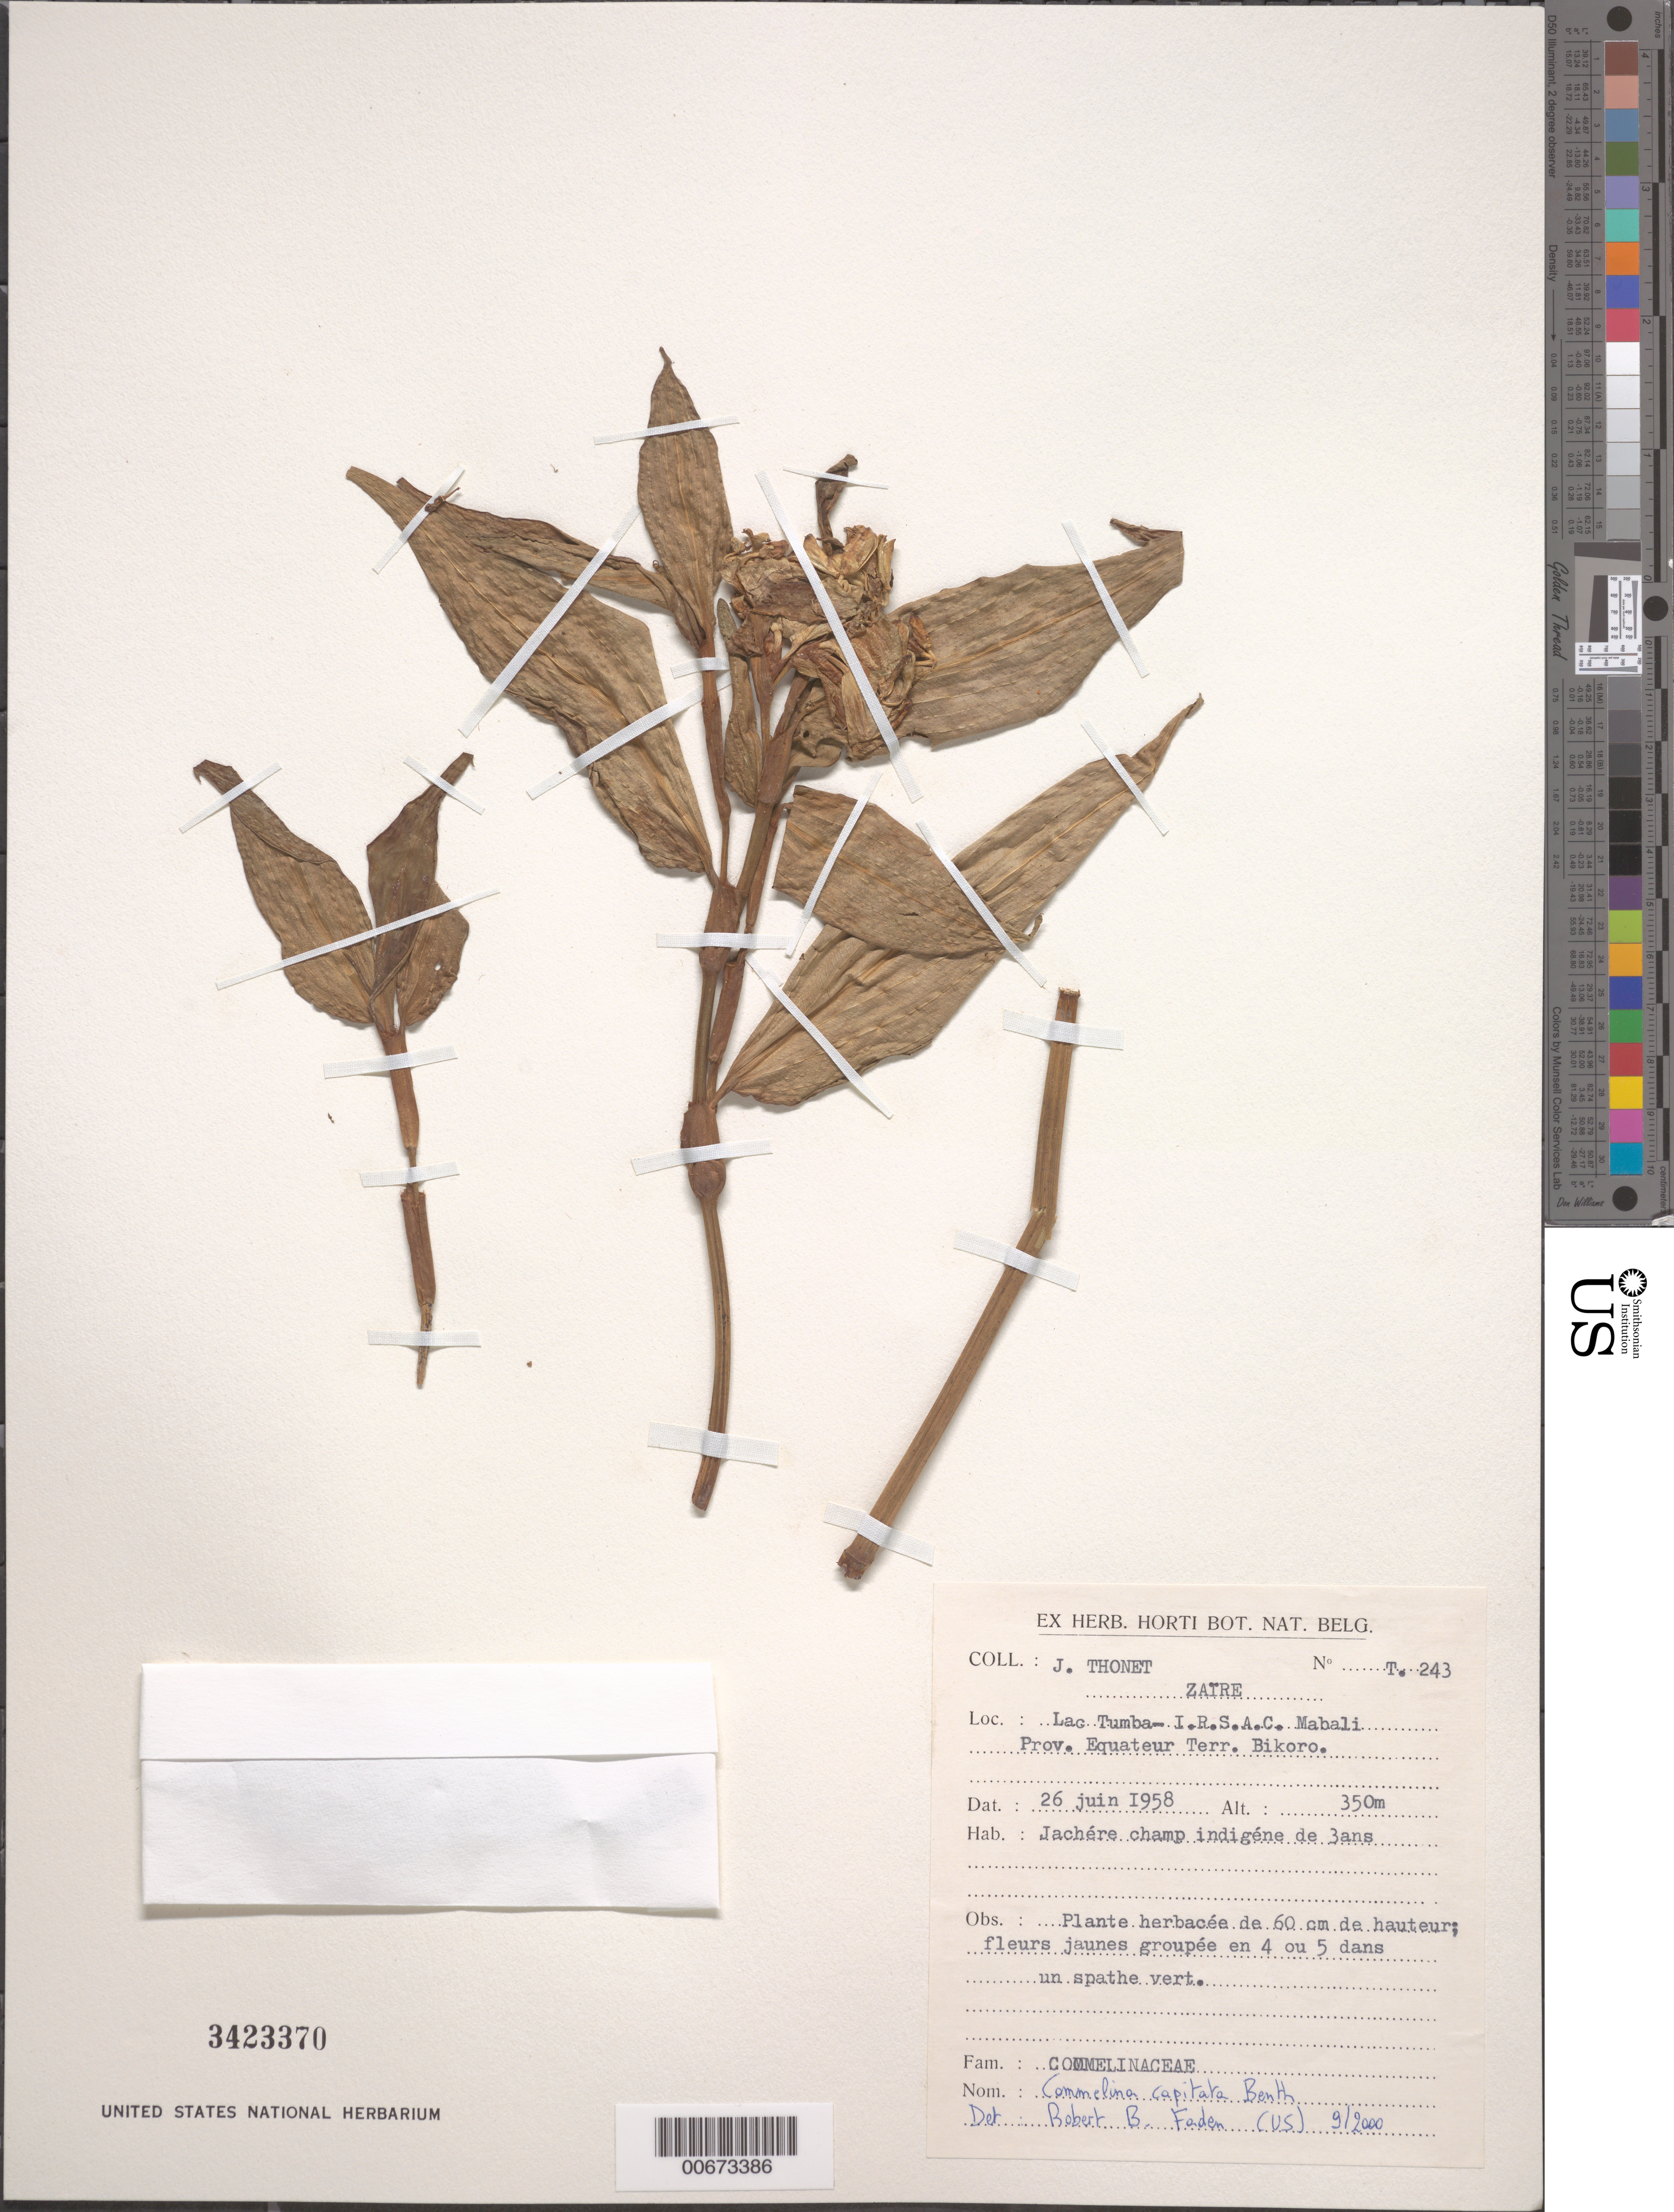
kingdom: Plantae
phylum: Tracheophyta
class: Liliopsida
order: Commelinales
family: Commelinaceae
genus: Commelina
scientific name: Commelina capitata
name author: Benth.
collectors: J. Thonet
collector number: T. 243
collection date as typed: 26 Jun 1958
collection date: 1958-06-26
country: Congo, Democratic Republic of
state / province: Équateur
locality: Lac Tumba- IRSAC Mabali, Equateur, Bikoro.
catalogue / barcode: US 3423370